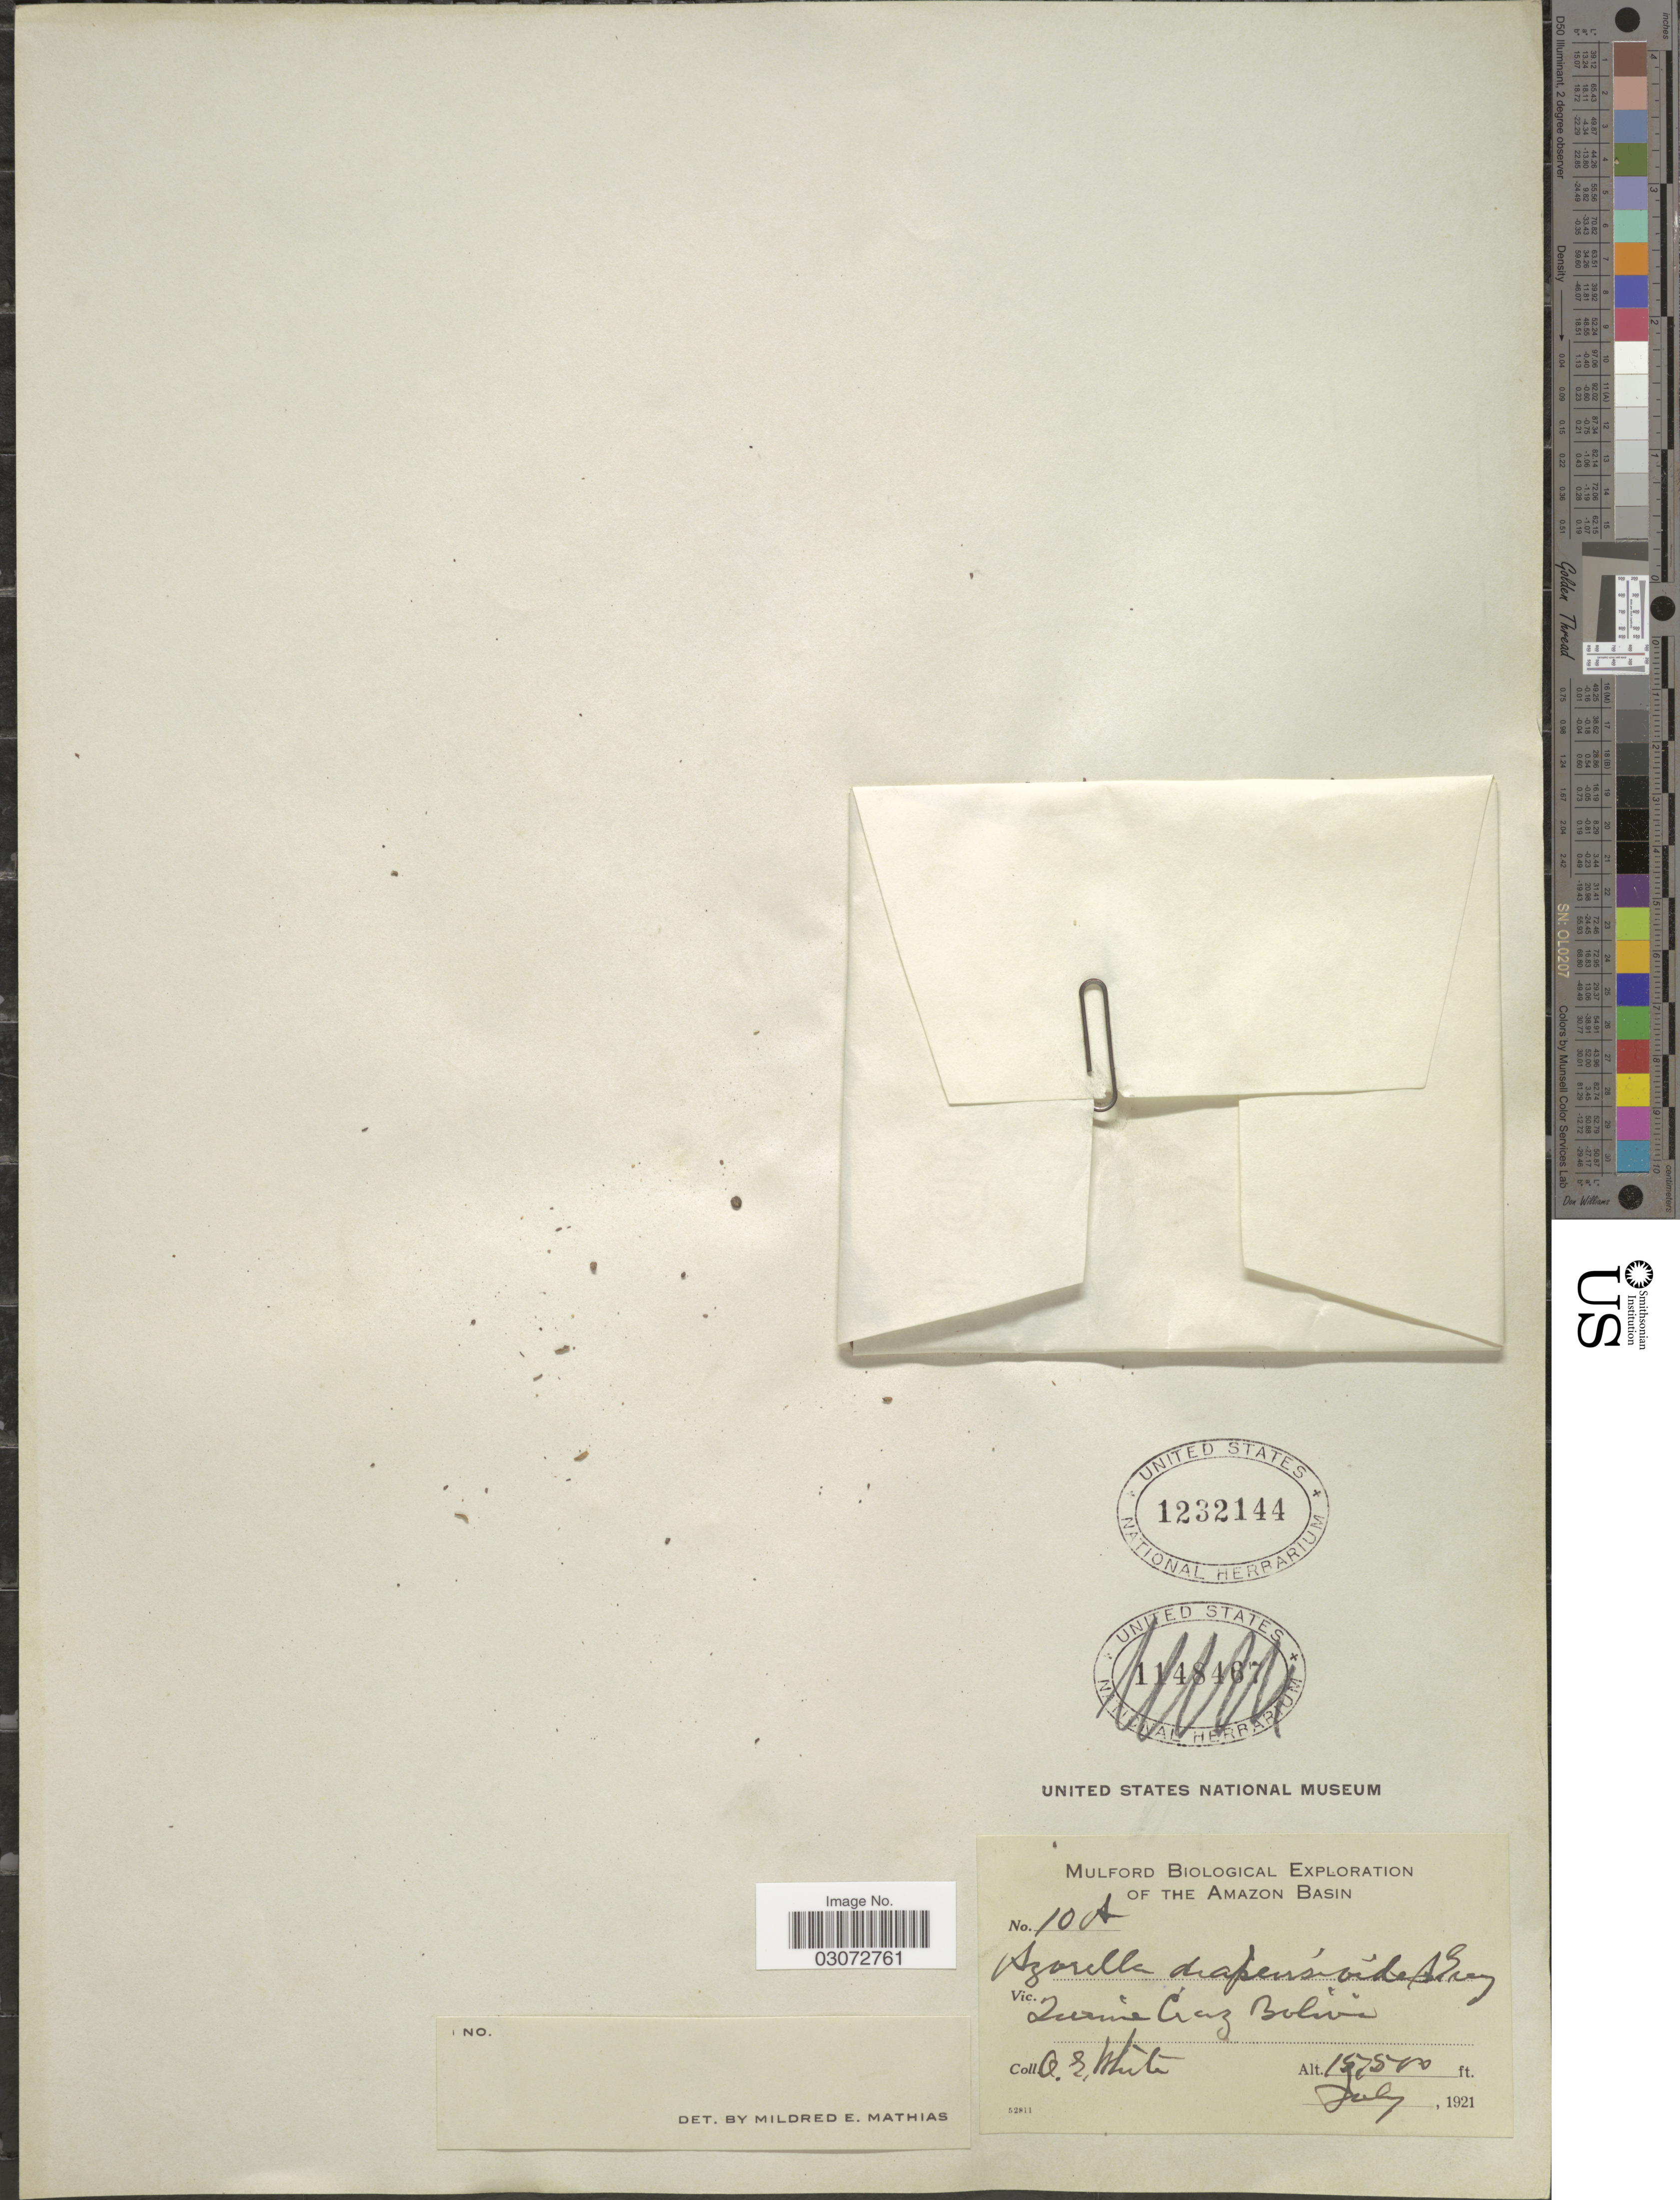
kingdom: Plantae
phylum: Tracheophyta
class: Magnoliopsida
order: Apiales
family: Apiaceae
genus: Azorella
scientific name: Azorella diapensioides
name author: A. Gray in Wilkes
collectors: O. E. White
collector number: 10A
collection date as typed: July, 1921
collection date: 1921-07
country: Bolivia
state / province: La Paz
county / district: Inquisivi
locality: Quime Cruz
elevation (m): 4724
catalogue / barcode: US 1232144